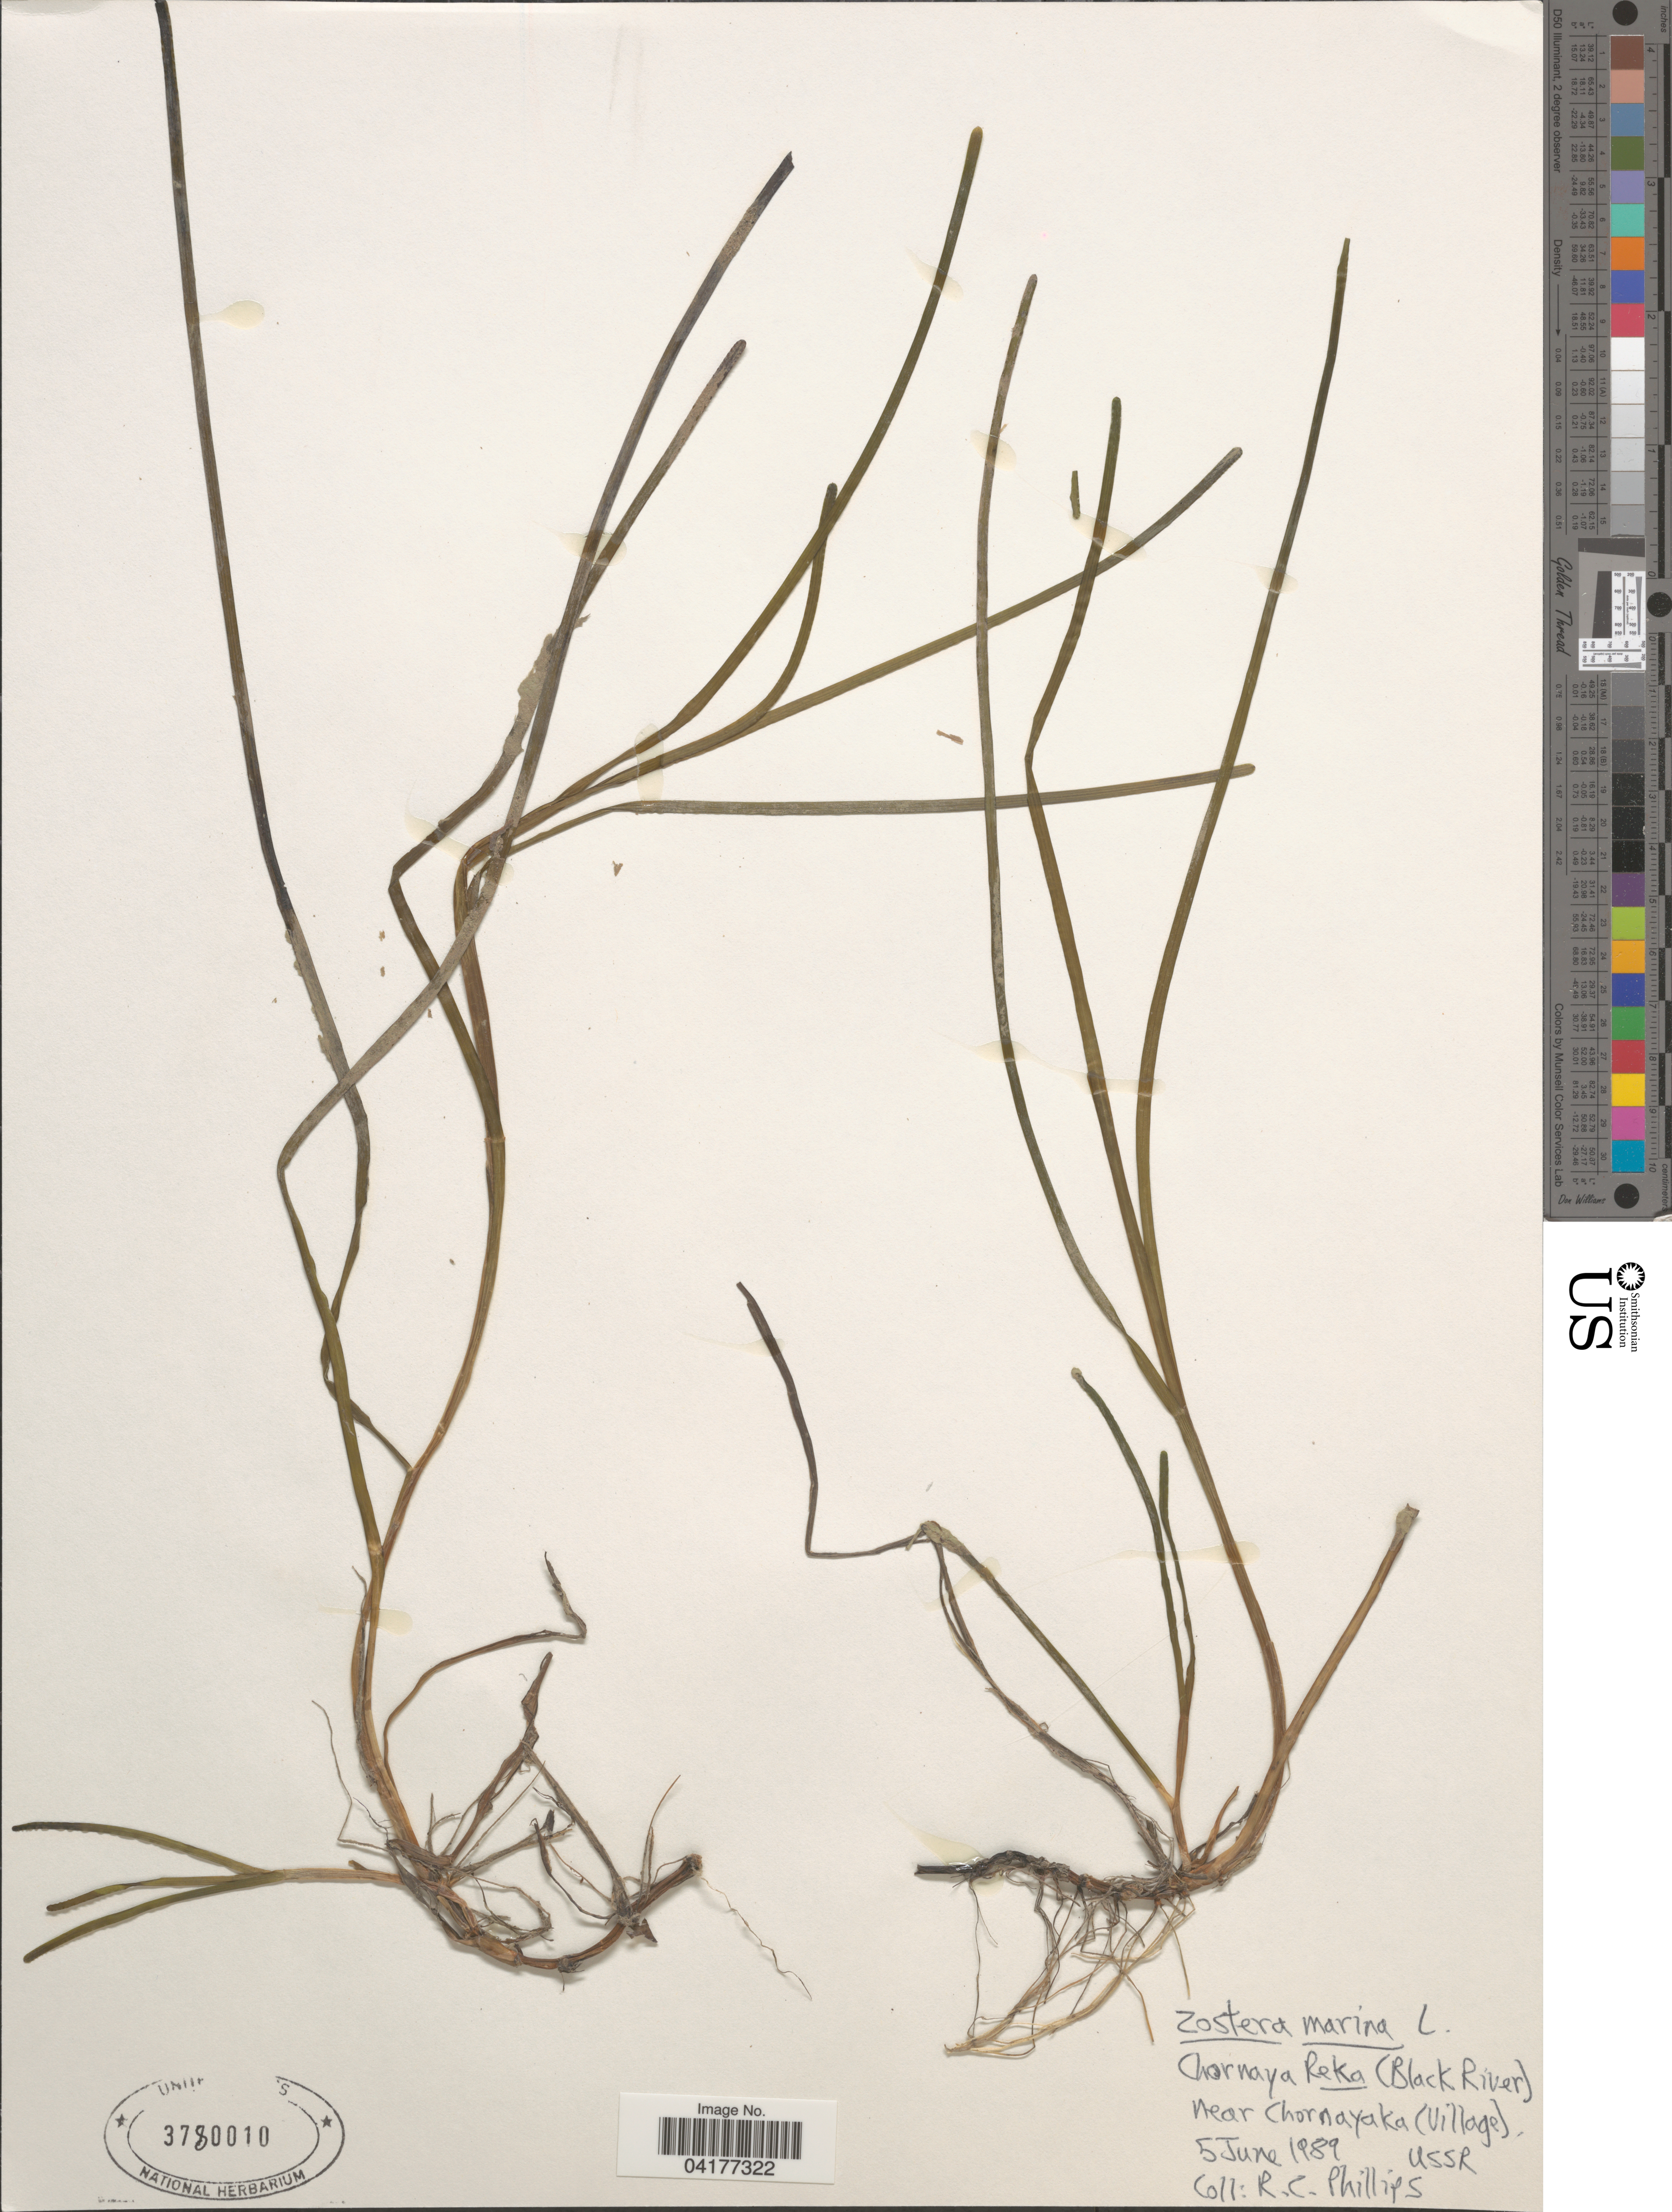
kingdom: Plantae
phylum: Tracheophyta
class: Liliopsida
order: Alismatales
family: Zosteraceae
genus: Zostera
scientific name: Zostera marina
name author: L.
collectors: R. C. Phillips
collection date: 1989-06-05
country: Ukraine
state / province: Crimea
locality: Chornaya Reka (Black River) near Chornayaka (Village). USSR.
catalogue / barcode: US 3780010